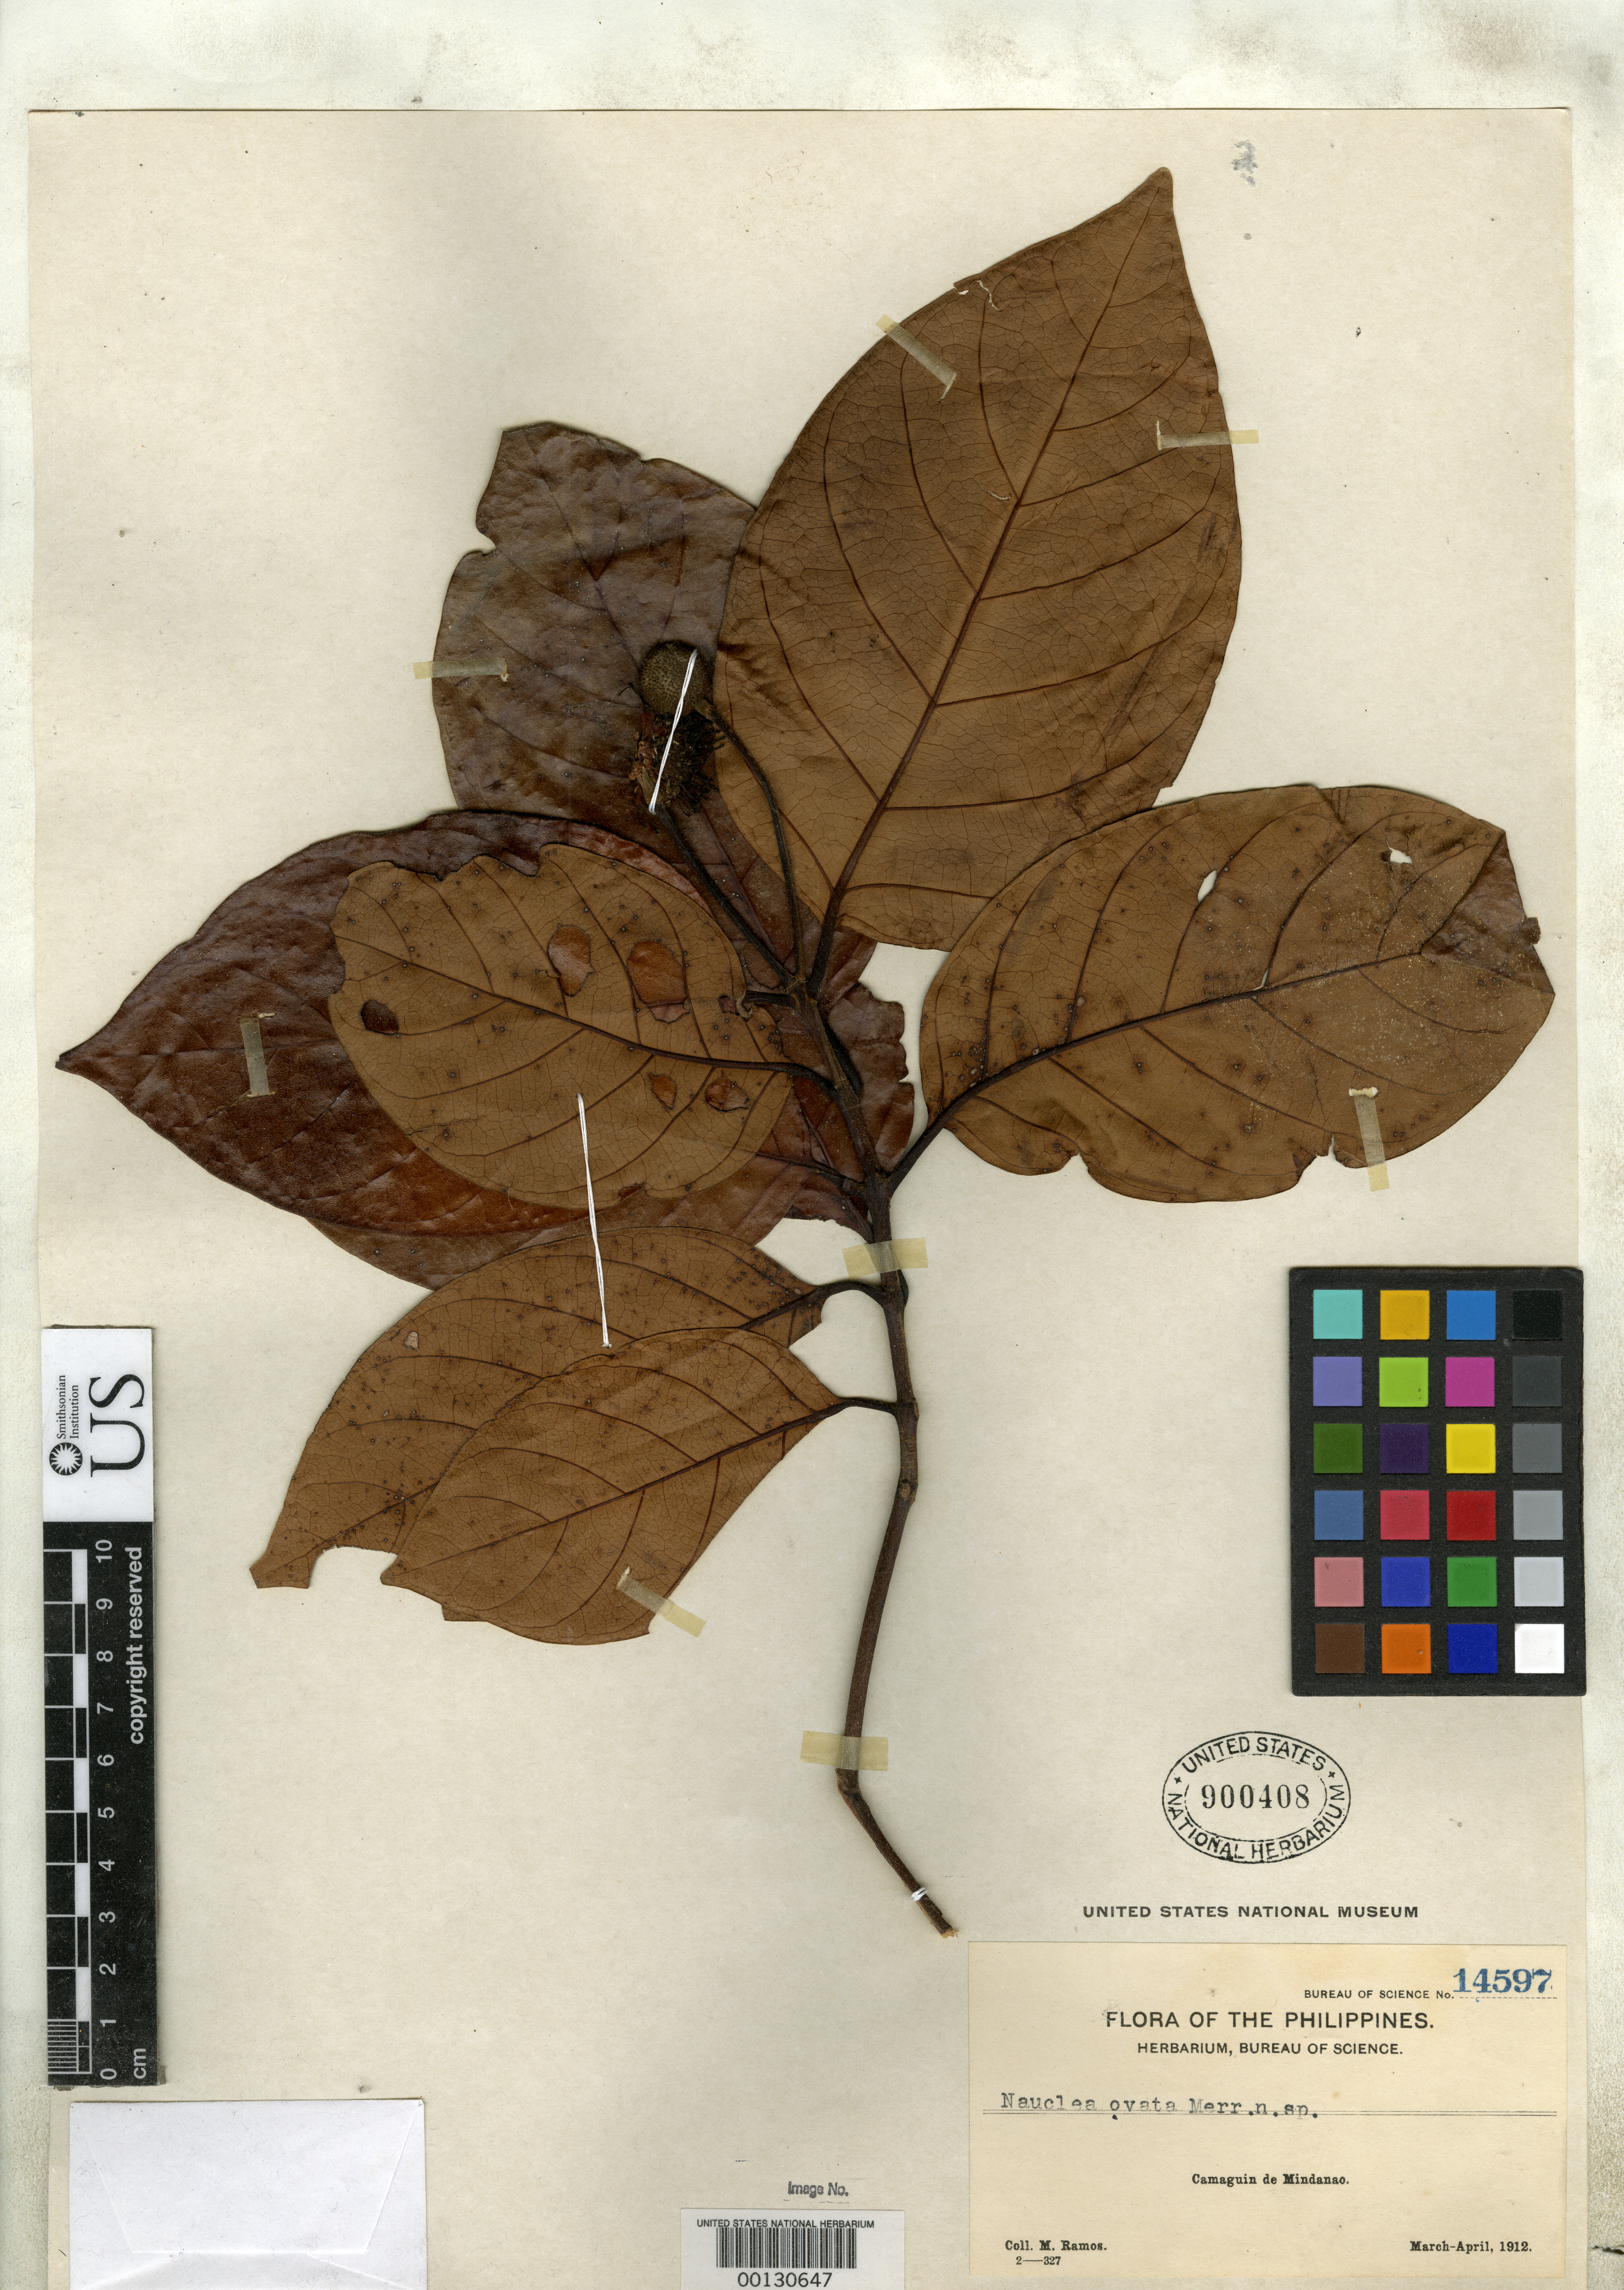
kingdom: Plantae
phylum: Tracheophyta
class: Magnoliopsida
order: Gentianales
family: Rubiaceae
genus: Nauclea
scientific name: Nauclea ovata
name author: Merr.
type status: Isotype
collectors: M. Ramos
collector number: Bur. Sci. 14597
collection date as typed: Mar 1912 to -- Apr 1912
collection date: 1912-03/1912-04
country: Philippines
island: Camiguin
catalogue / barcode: US 900408